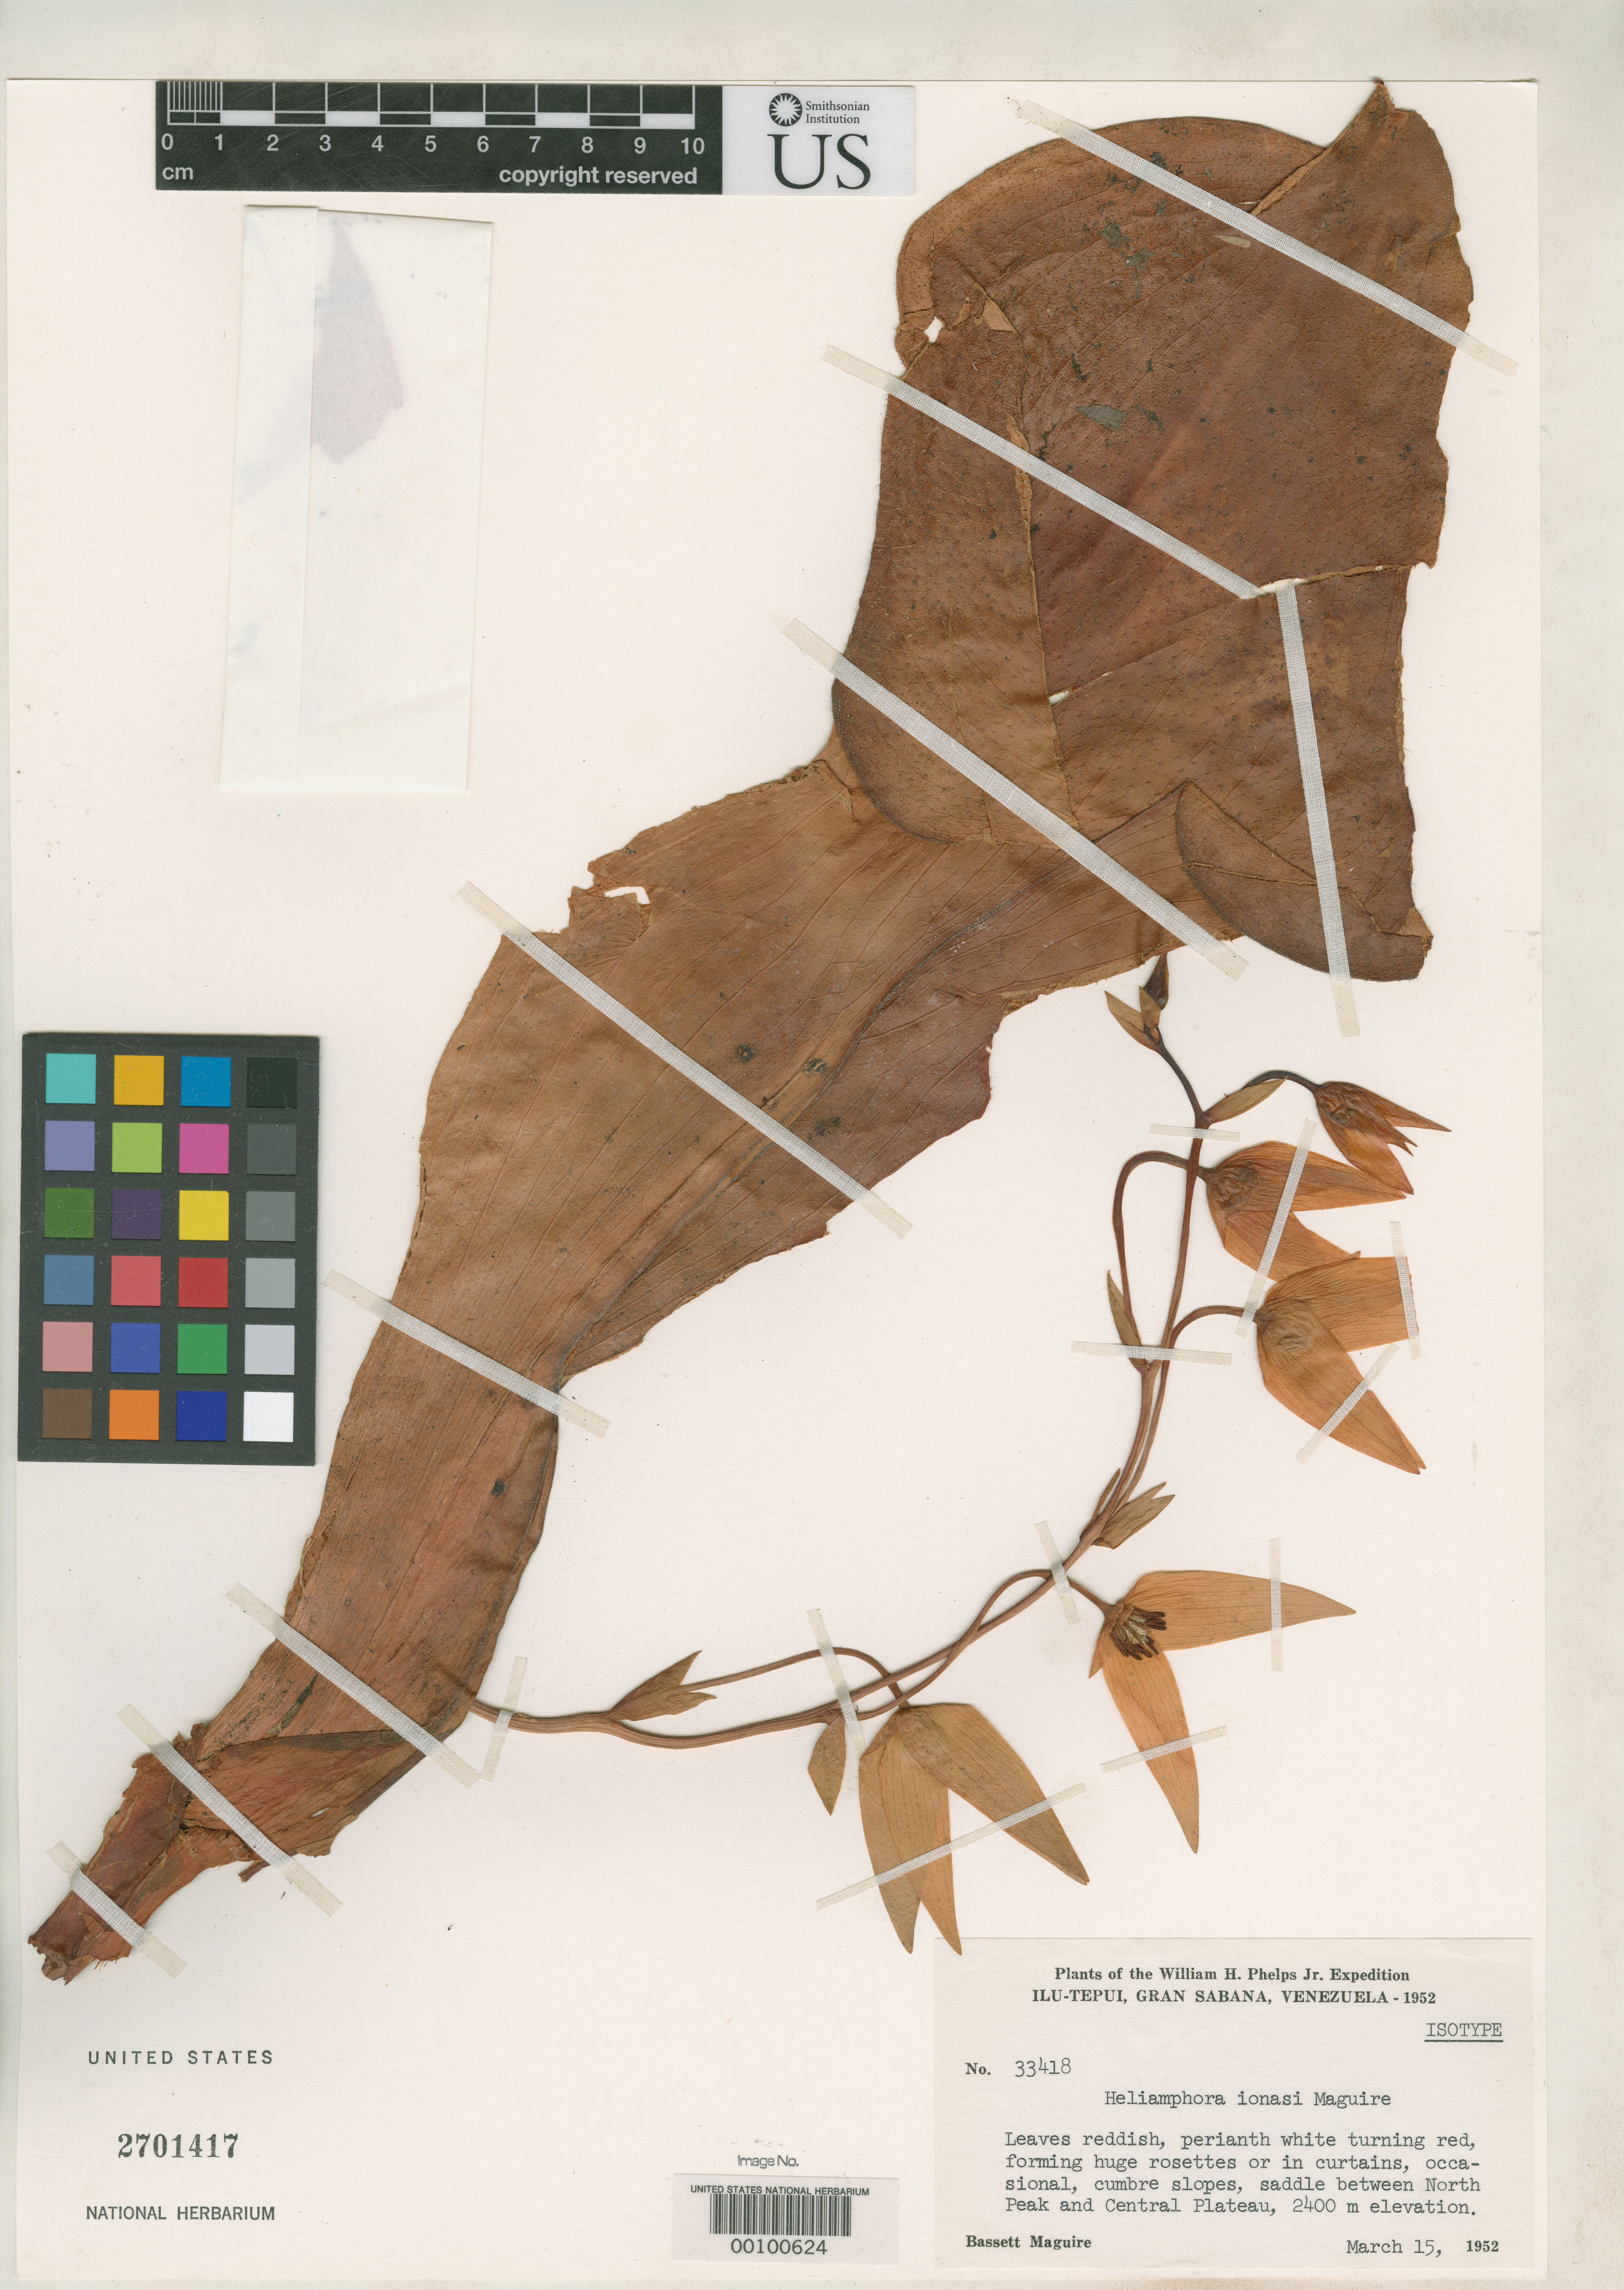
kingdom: Plantae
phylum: Tracheophyta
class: Magnoliopsida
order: Ericales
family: Sarraceniaceae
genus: Heliamphora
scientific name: Heliamphora ionasii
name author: Maguire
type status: Isotype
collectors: B. Maguire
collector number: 33418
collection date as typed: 15 Mar 1952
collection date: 1952-03-15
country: Venezuela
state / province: Bolivar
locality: Ilu-tepui, between north peak and central plateau.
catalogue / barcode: US 2701417